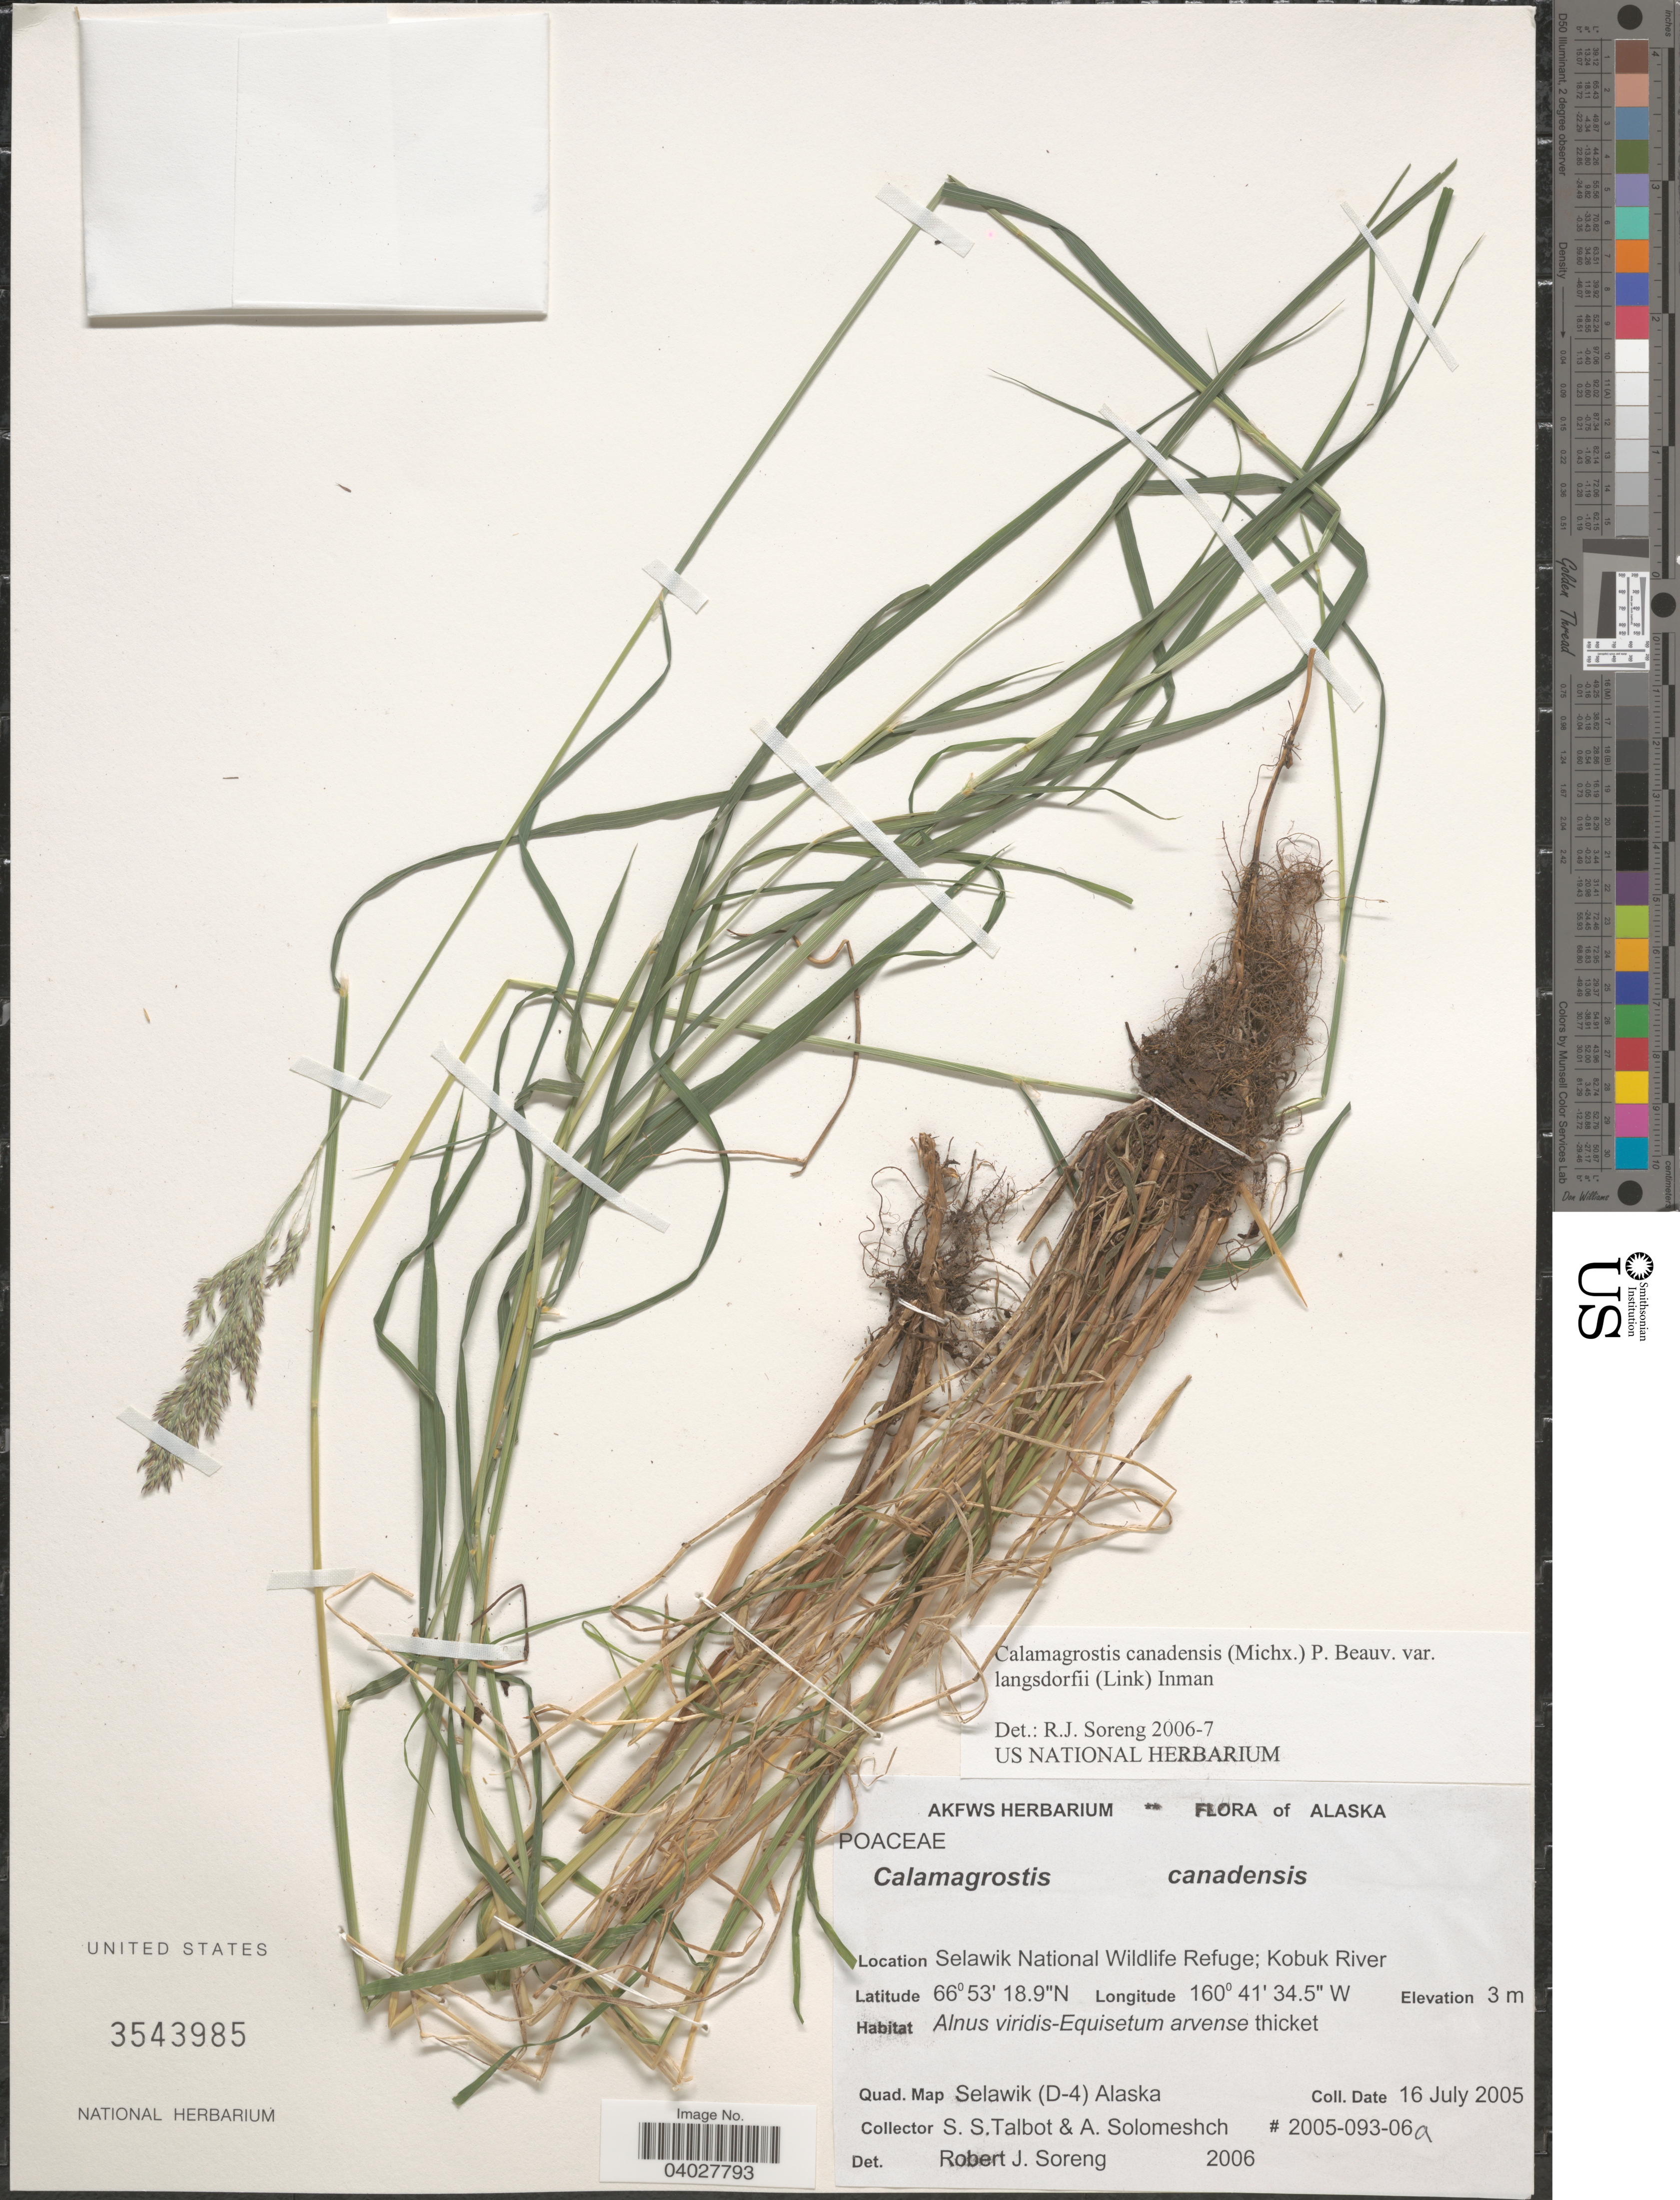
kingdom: Plantae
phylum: Tracheophyta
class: Liliopsida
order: Poales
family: Poaceae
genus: Calamagrostis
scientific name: Calamagrostis canadensis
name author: (Michx.) P. Beauv.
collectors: S. S. Talbot & A. Solomeshch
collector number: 2005-093-06a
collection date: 2005-07-16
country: United States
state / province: Alaska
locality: Selawik National Wildlife Refuge; Kobuk River. Quad. Map Selawik (D-4) Alaska.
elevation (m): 3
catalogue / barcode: US 3543985